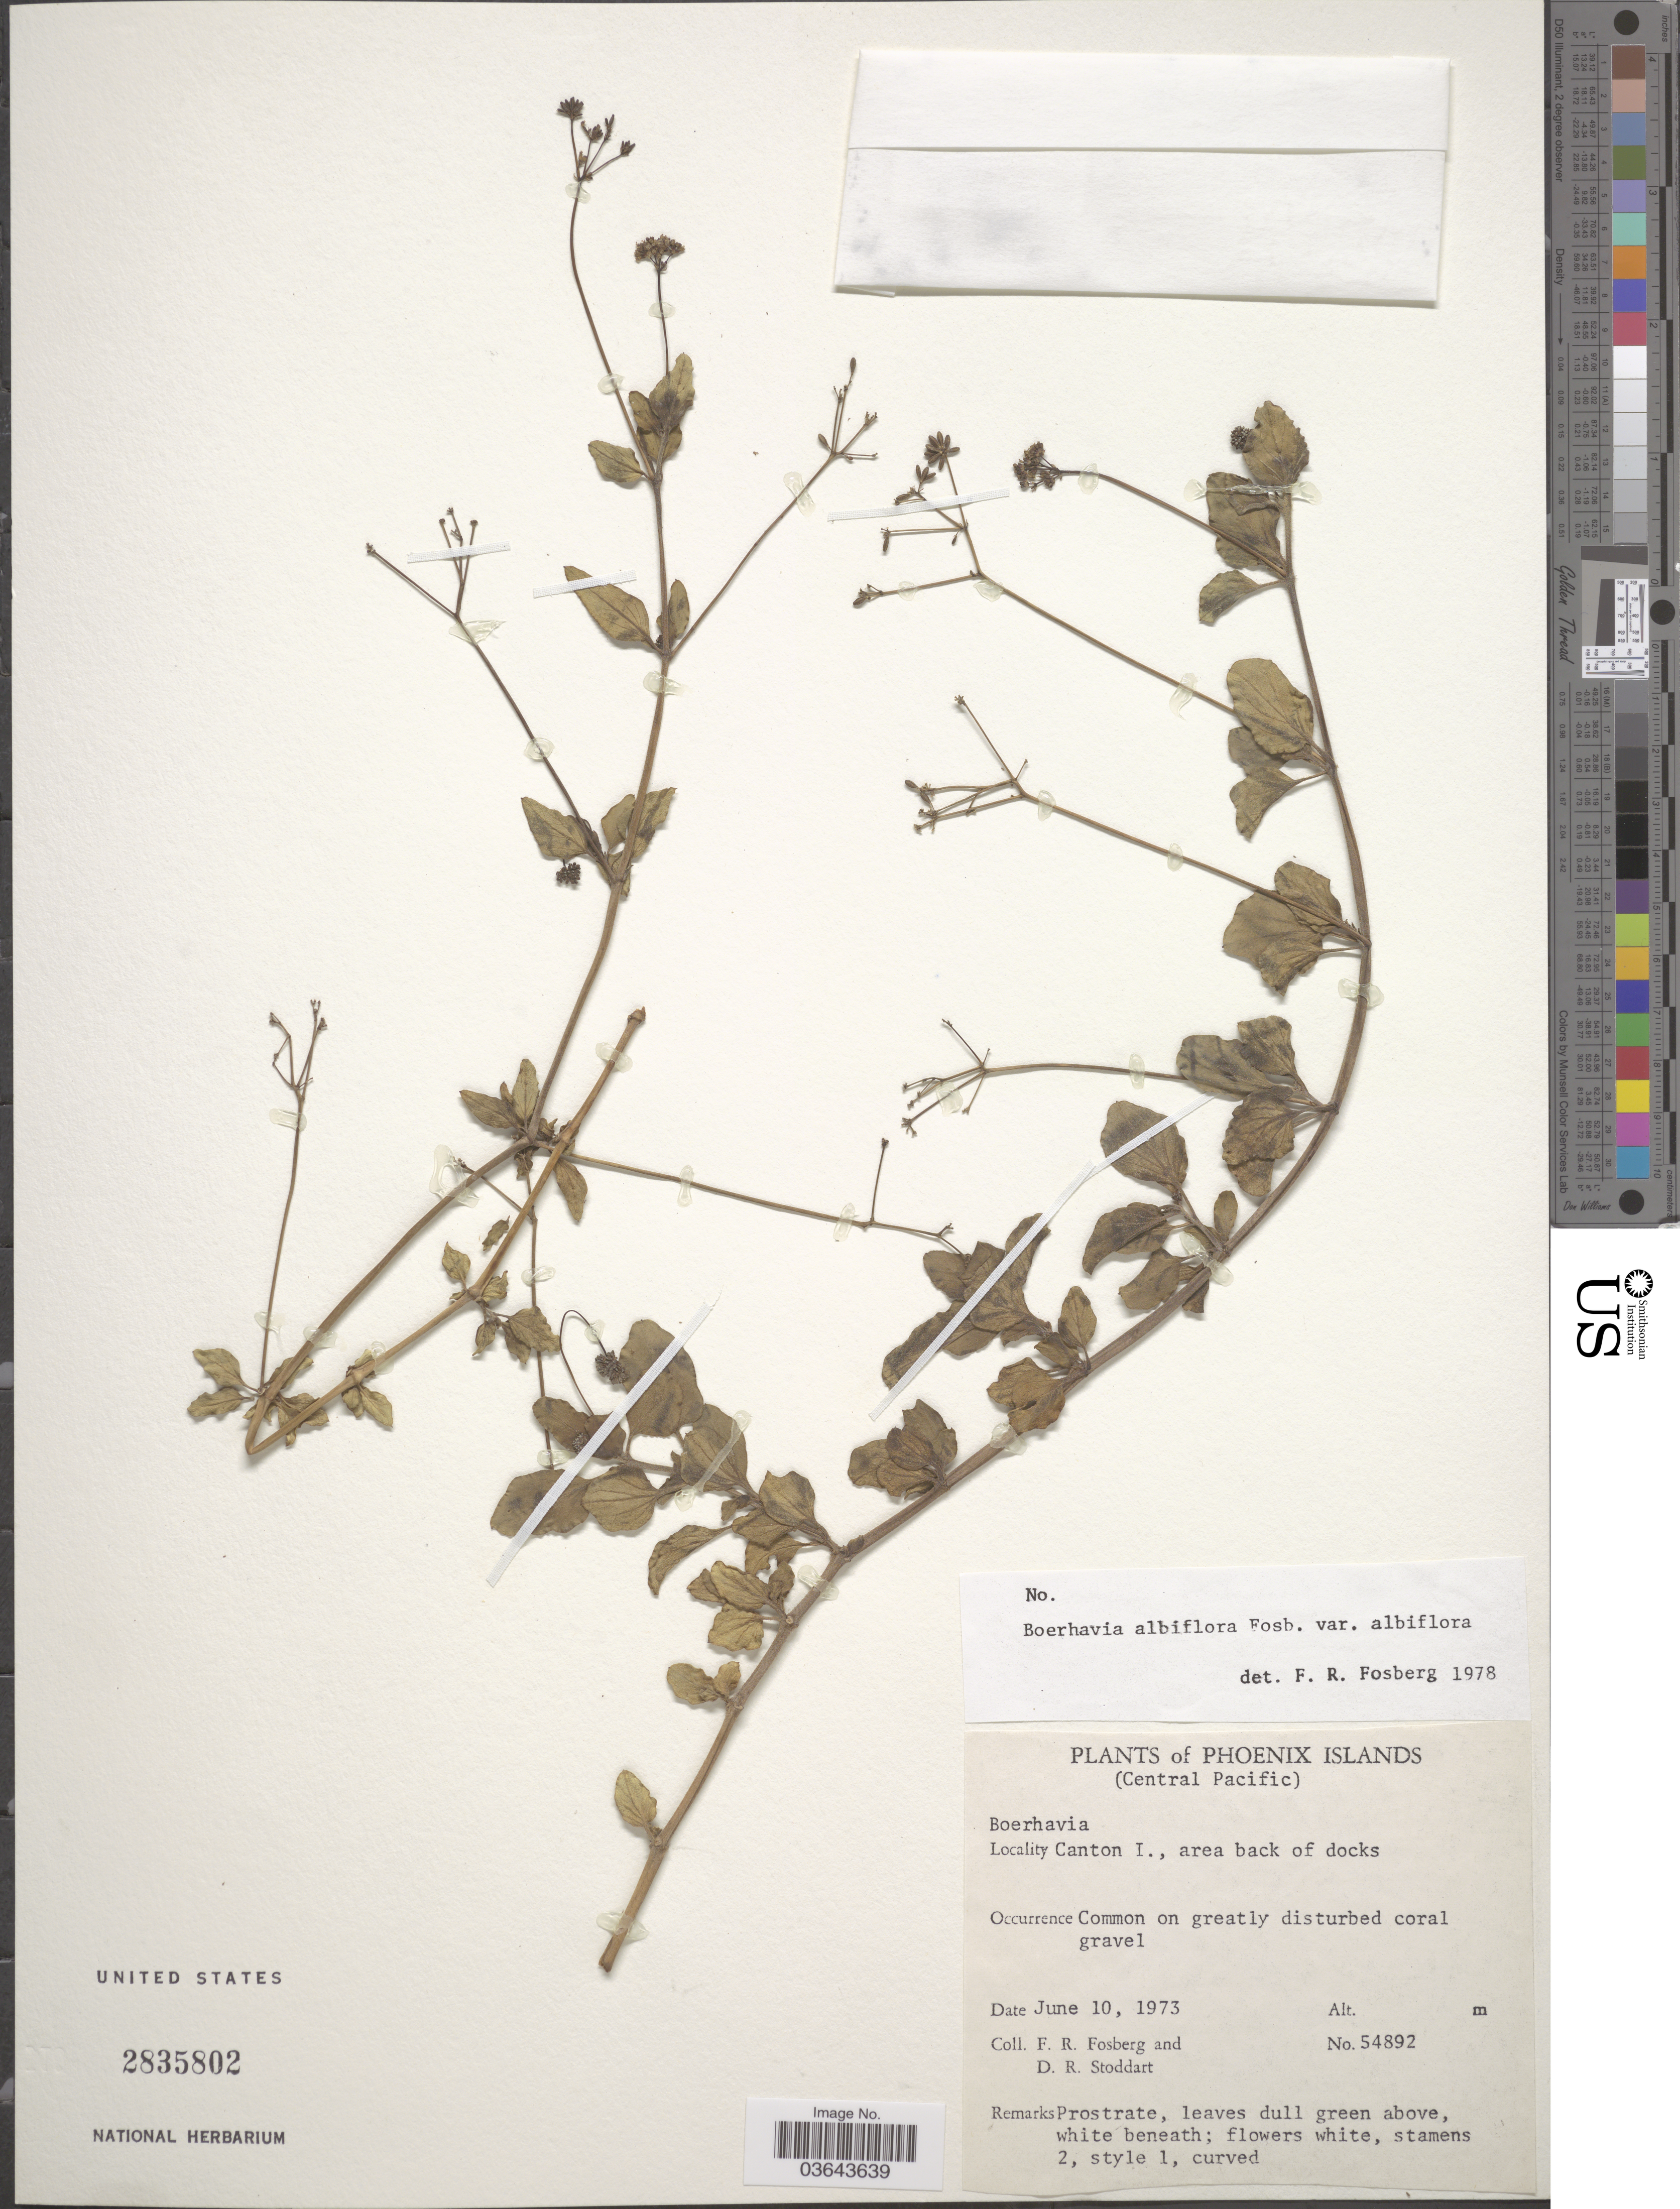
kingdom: Plantae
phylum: Tracheophyta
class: Magnoliopsida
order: Caryophyllales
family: Nyctaginaceae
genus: Boerhavia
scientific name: Boerhavia albiflora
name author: Fosberg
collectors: F. R. Fosberg & D. R. Stoddart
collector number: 54892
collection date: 1973-06-10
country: Kiribati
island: Kanton [Canton] Atoll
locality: Phoenix Islands (Central Pacific). Canton I., area back of docks.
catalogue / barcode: US 2835802